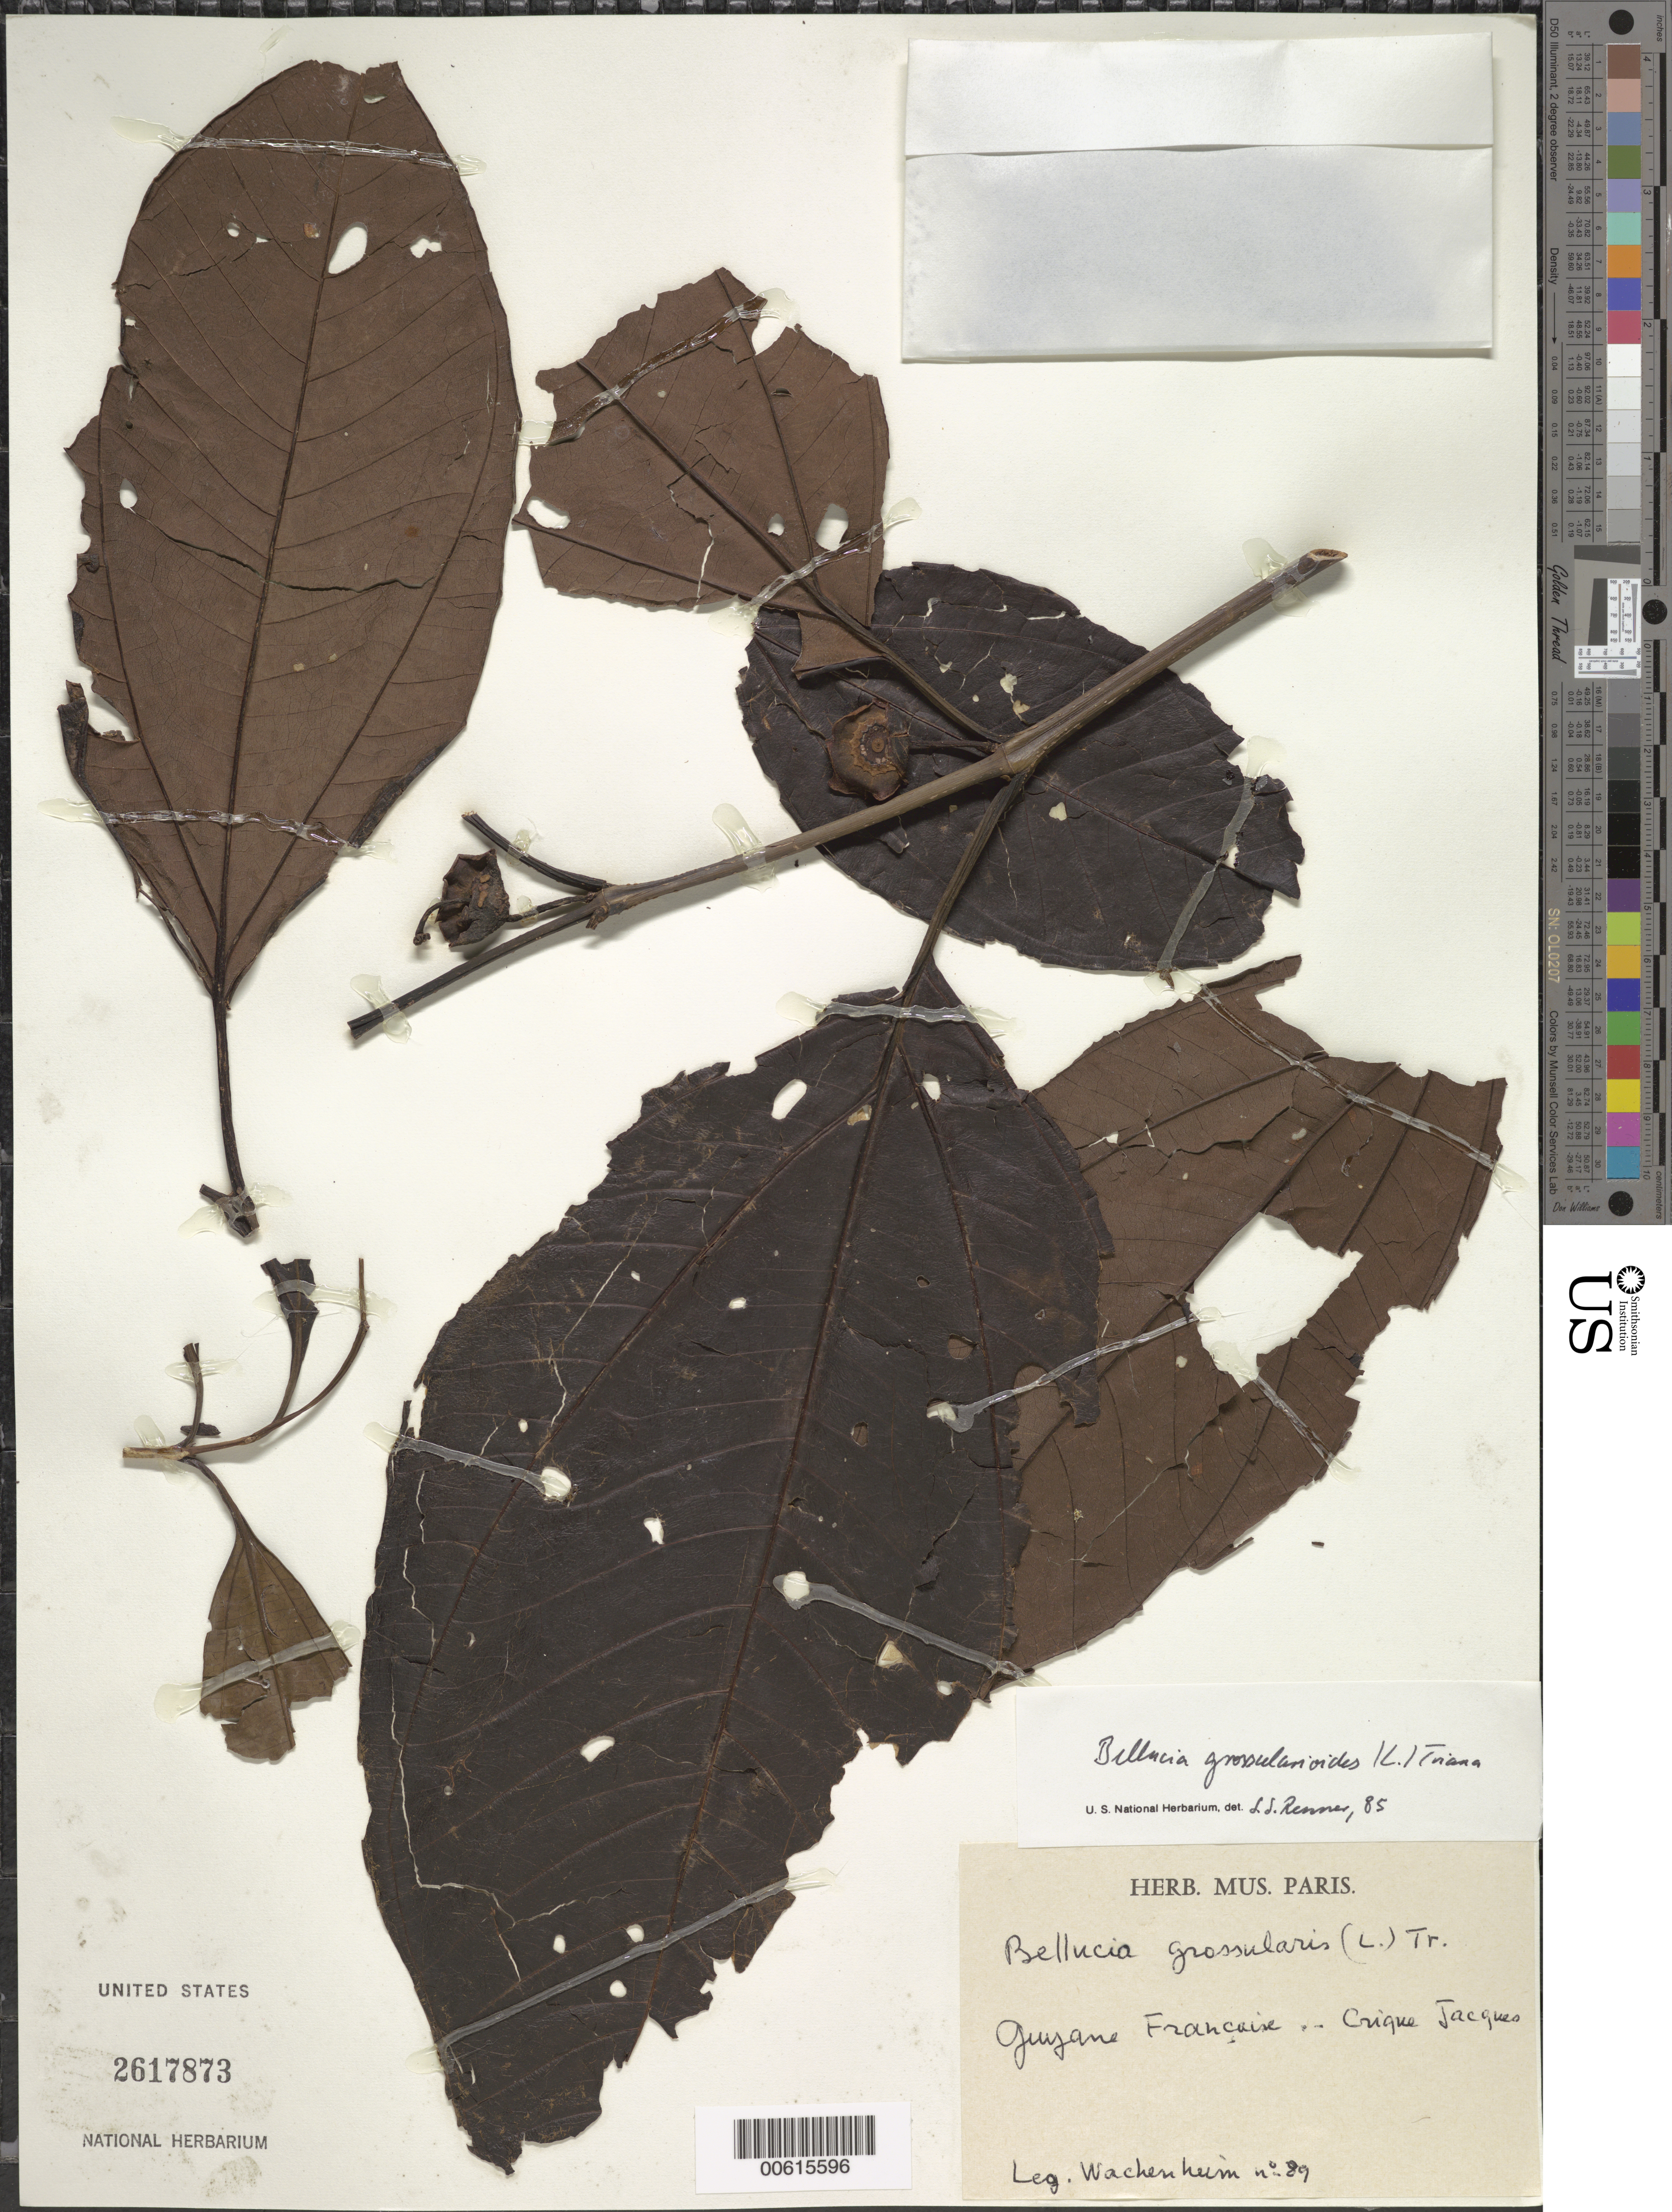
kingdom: Plantae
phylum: Tracheophyta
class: Magnoliopsida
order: Myrtales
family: Melastomataceae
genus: Bellucia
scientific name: Bellucia grossularioides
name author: (L.) Triana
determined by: Renner, S. S.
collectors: G. Wachenheim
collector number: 89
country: French Guiana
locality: Crique Jacques, Bassin de la Mana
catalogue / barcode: US 2617873